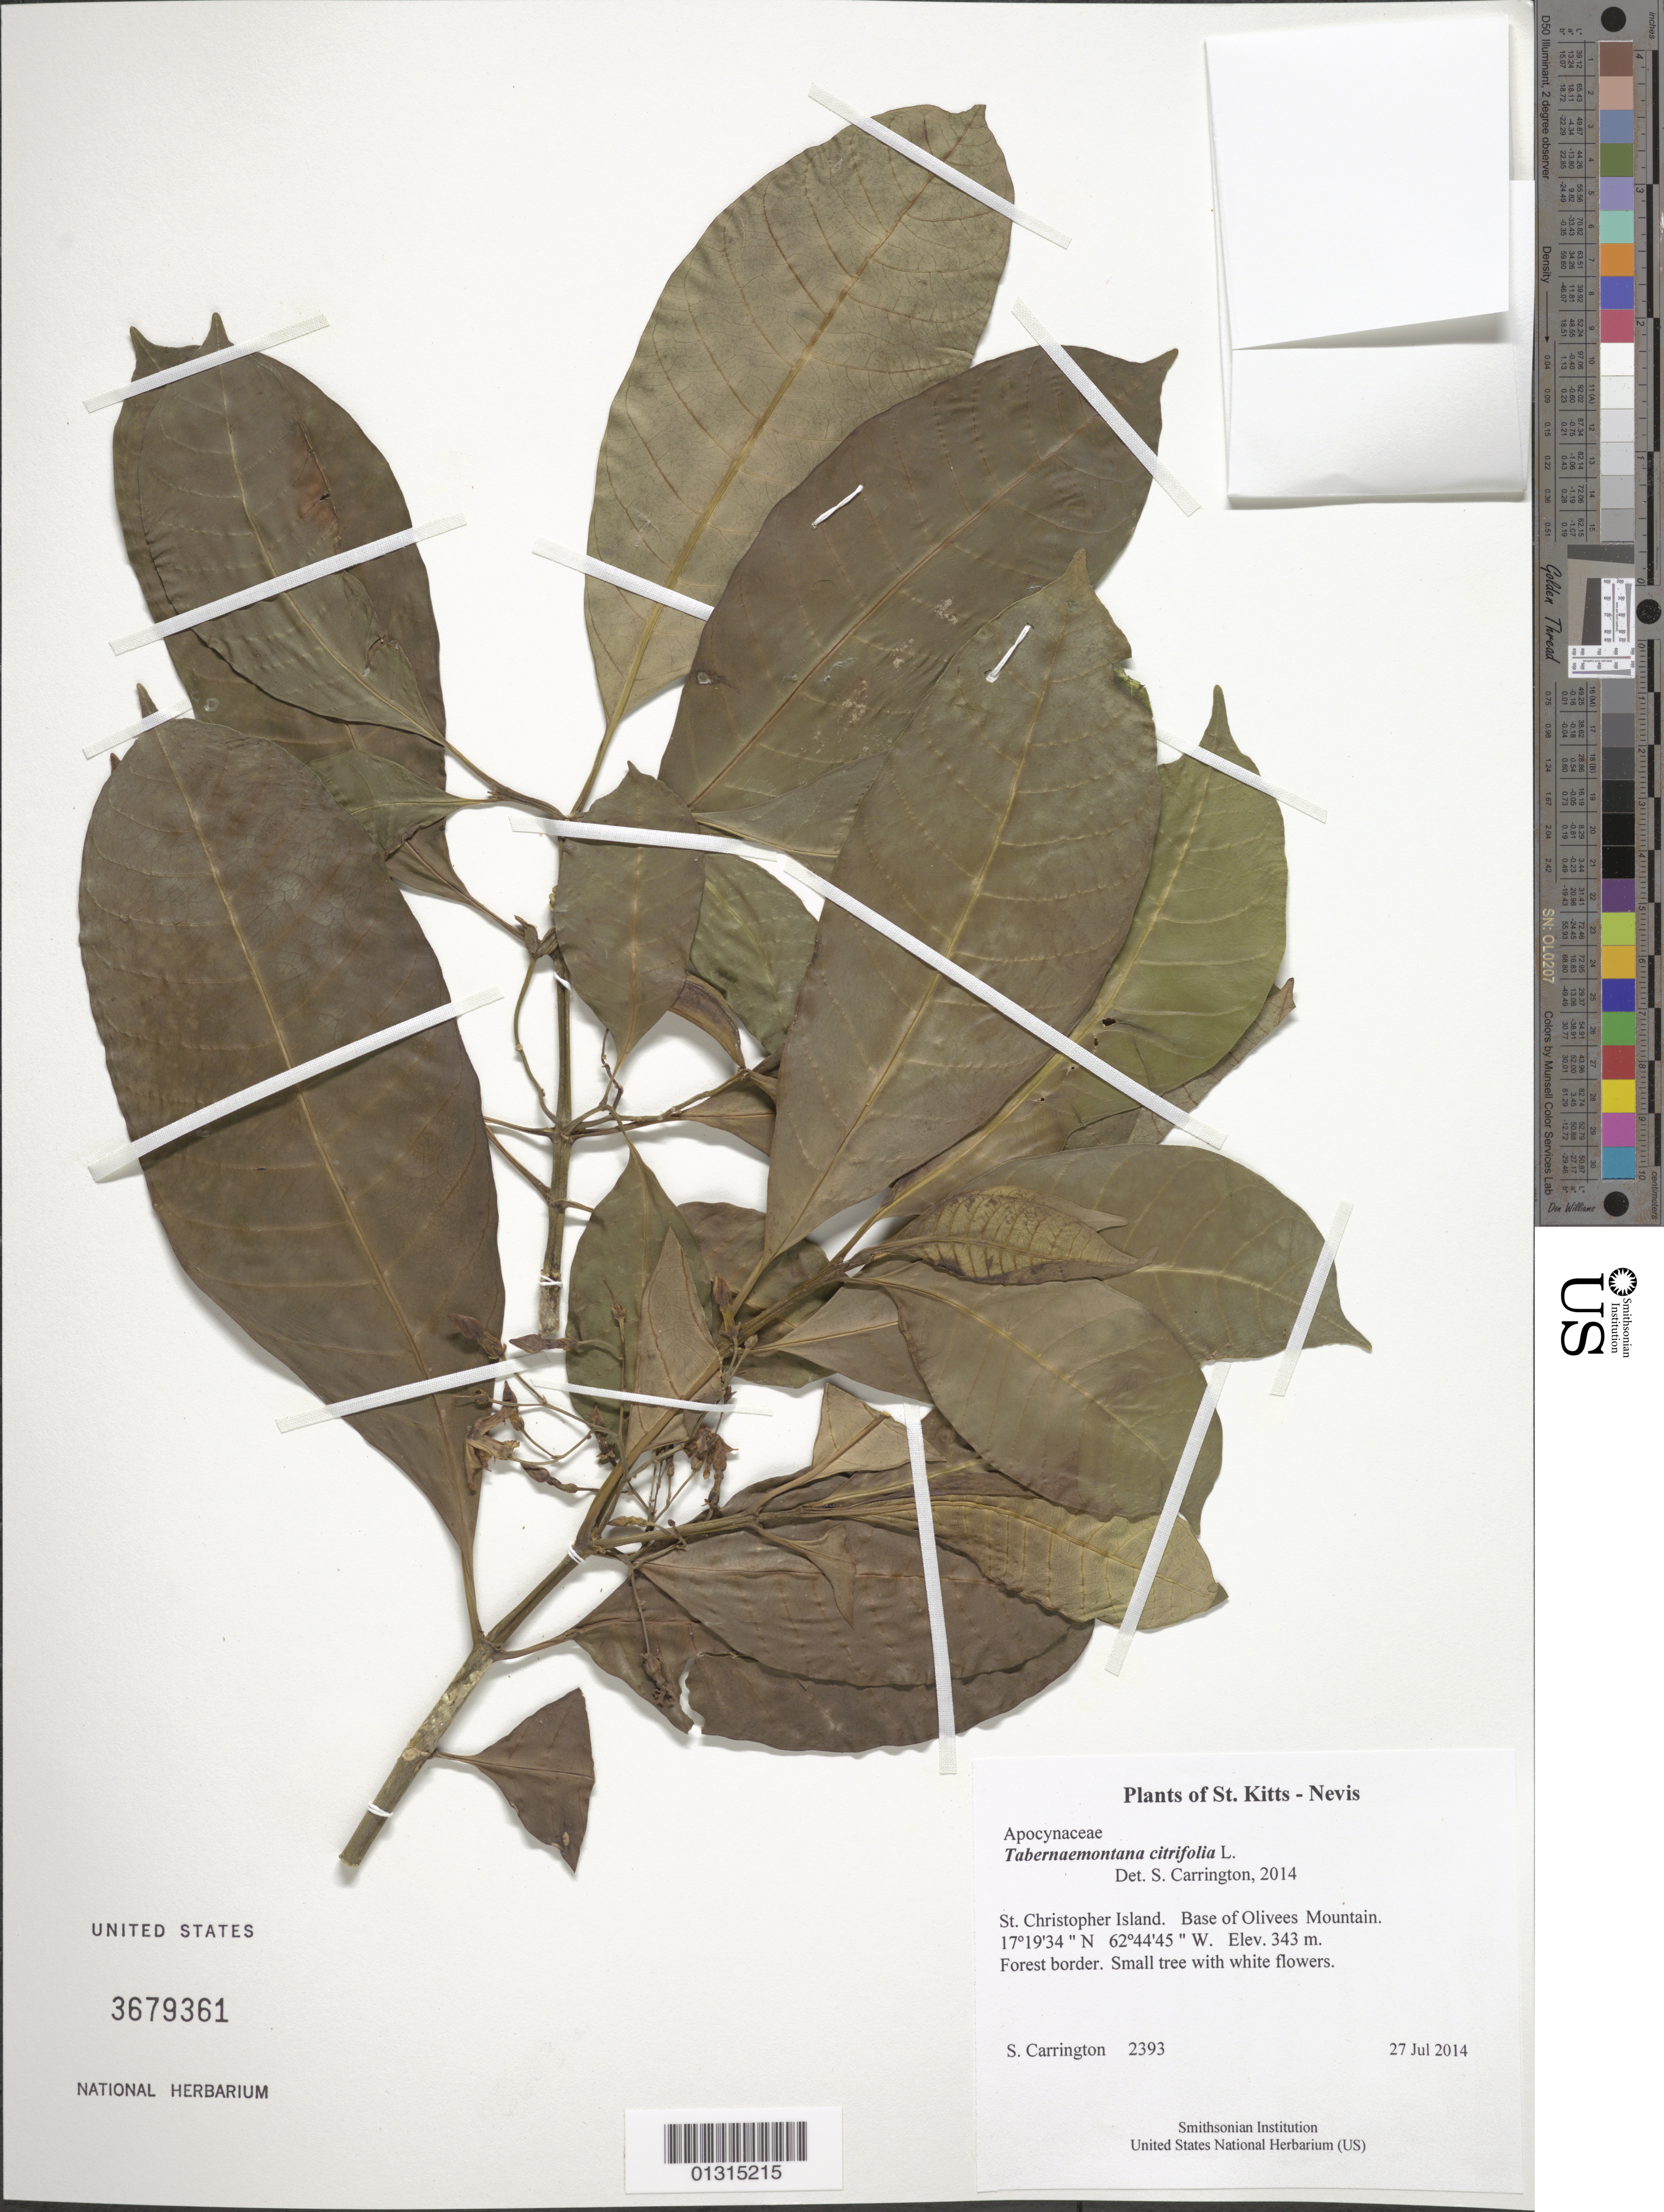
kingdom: Plantae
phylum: Tracheophyta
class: Magnoliopsida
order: Gentianales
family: Apocynaceae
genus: Tabernaemontana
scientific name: Tabernaemontana citrifolia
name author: L.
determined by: Carrington, C. M. S.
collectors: C. M. S. Carrington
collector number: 2393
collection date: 2014-07-27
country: St. Christopher-Nevis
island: St. Christopher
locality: Base of Olivees Mountain.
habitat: Forest border.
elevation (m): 343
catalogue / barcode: US 3679361